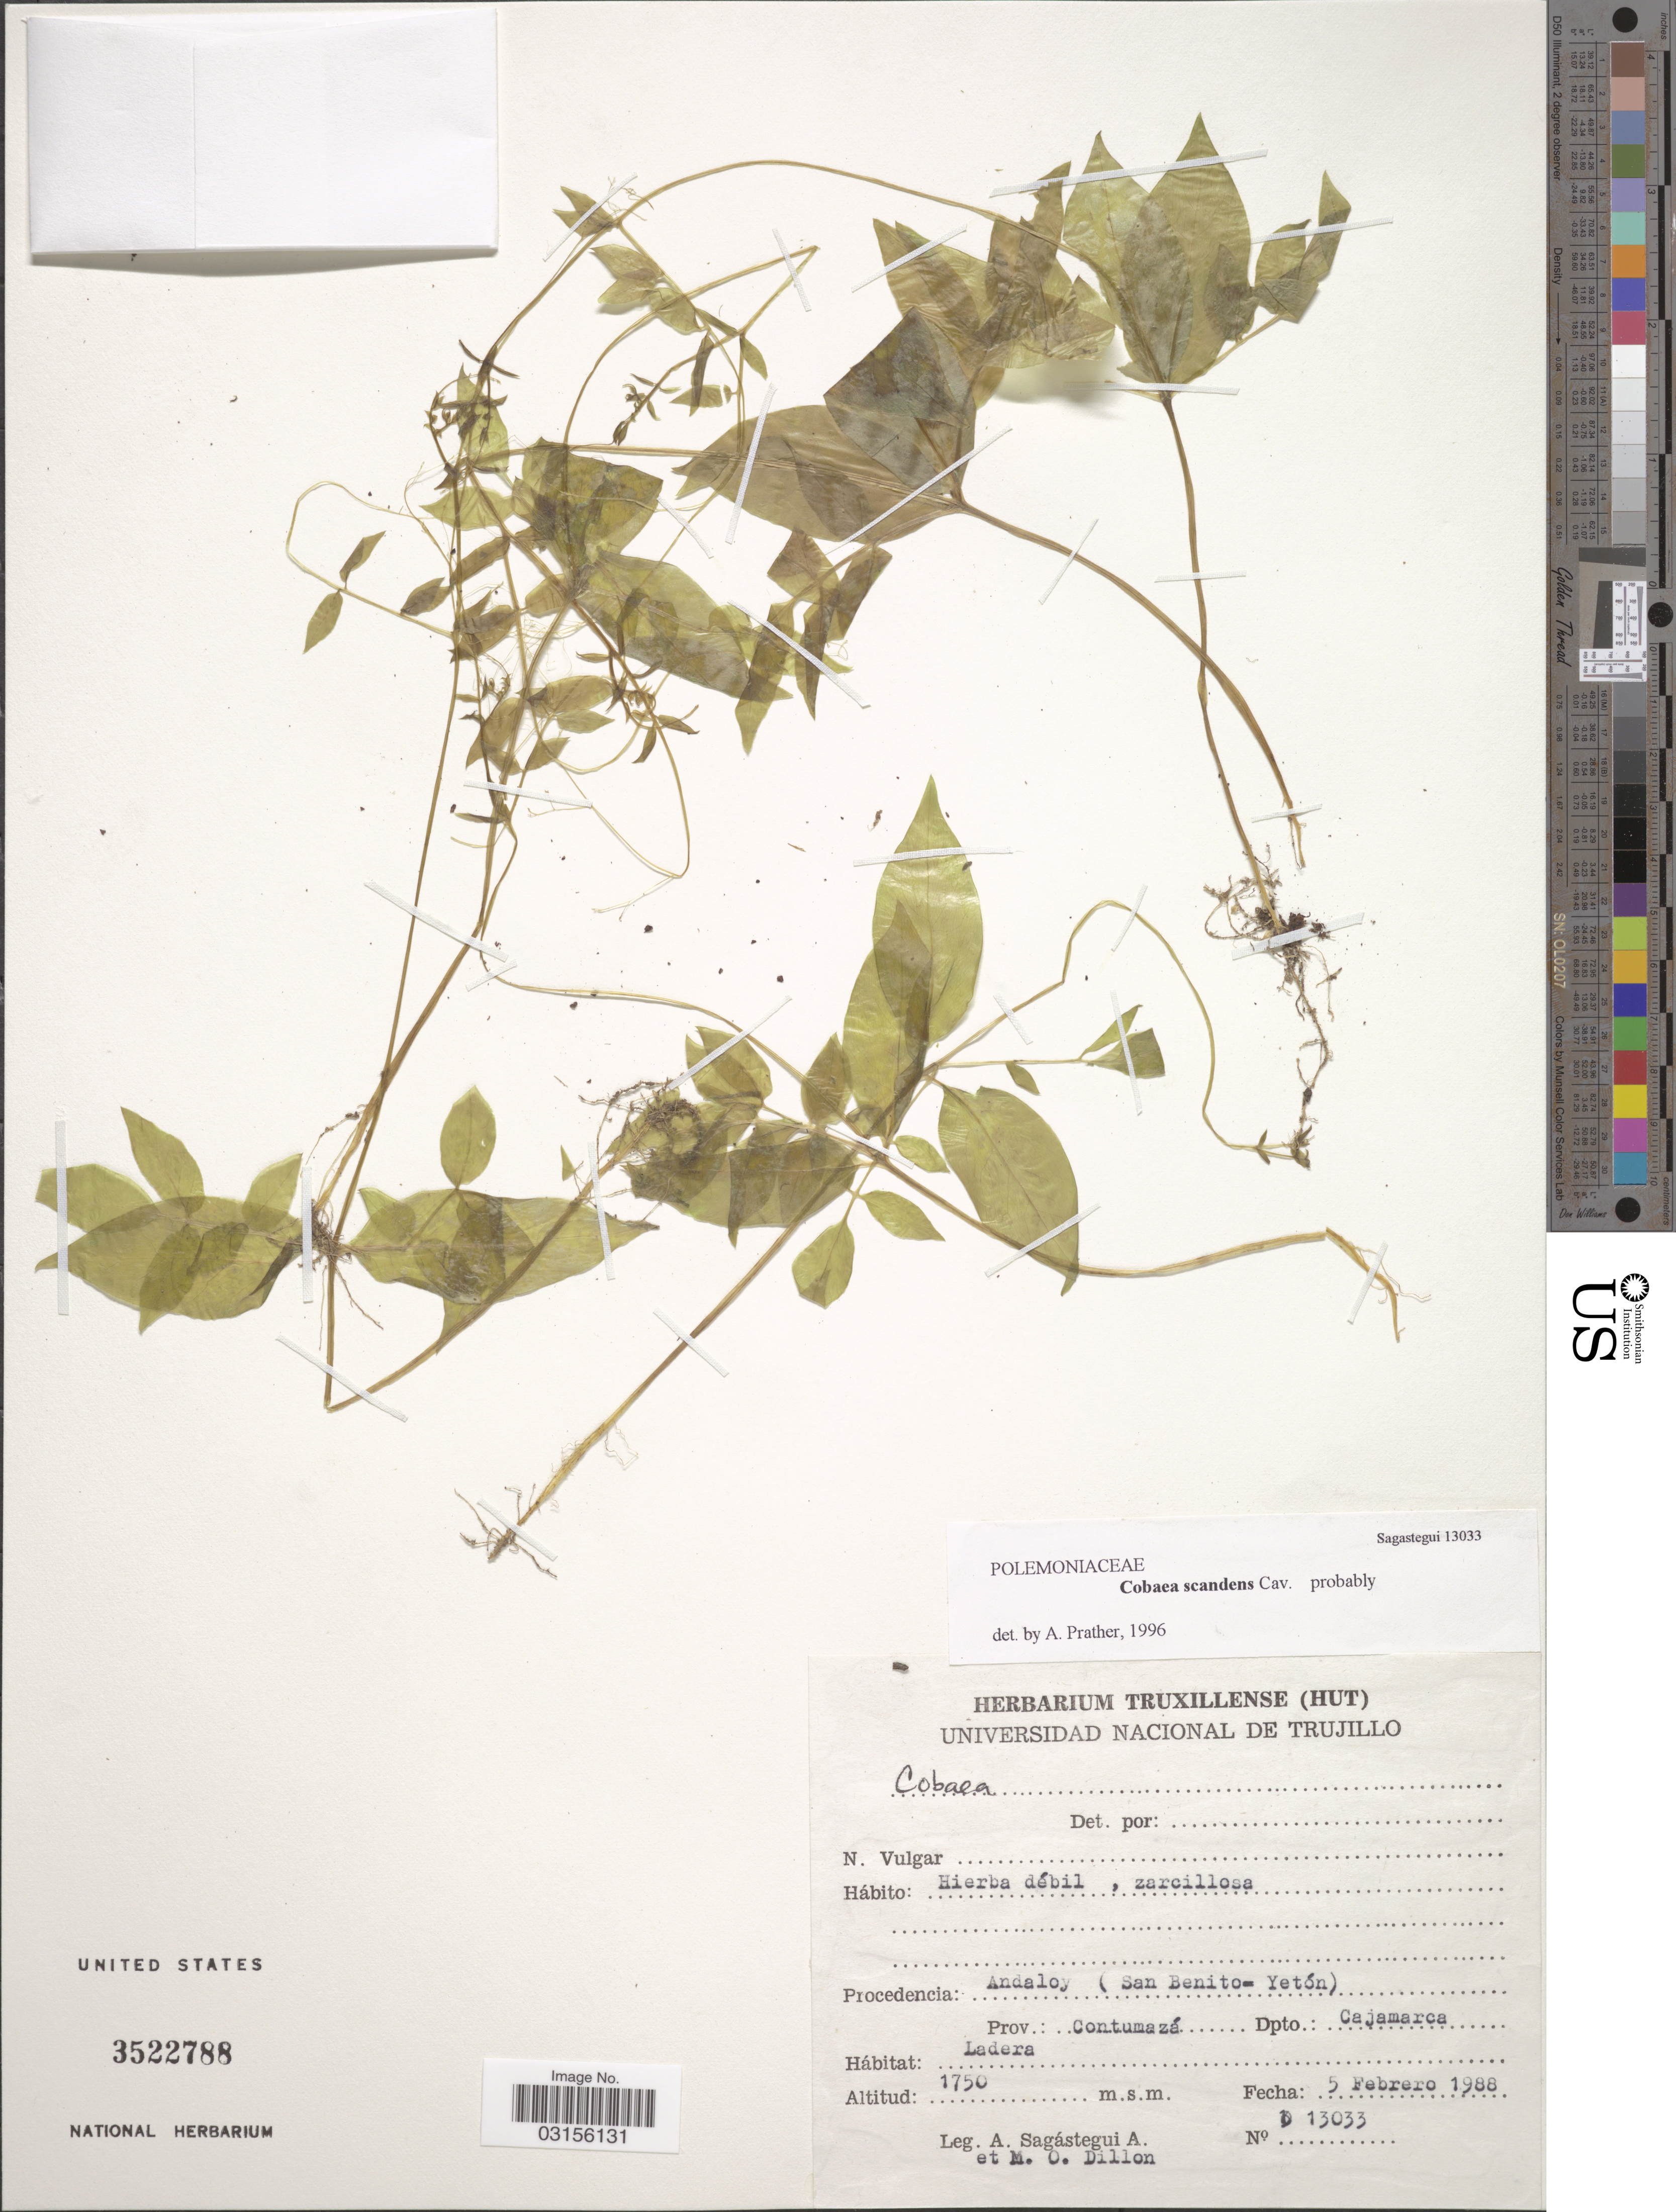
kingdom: Plantae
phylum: Tracheophyta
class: Magnoliopsida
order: Ericales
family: Polemoniaceae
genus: Cobaea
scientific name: Cobaea scandens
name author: Cav.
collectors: A. Sagástegui A. & M. O. Dillon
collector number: D13033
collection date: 1988-02-05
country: Peru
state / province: Cajamarca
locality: Procedencia Andaloy (San Benito-Yetón). Prov.: Contumazá Dpto.: Cajamarca.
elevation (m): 1750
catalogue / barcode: US 3522788